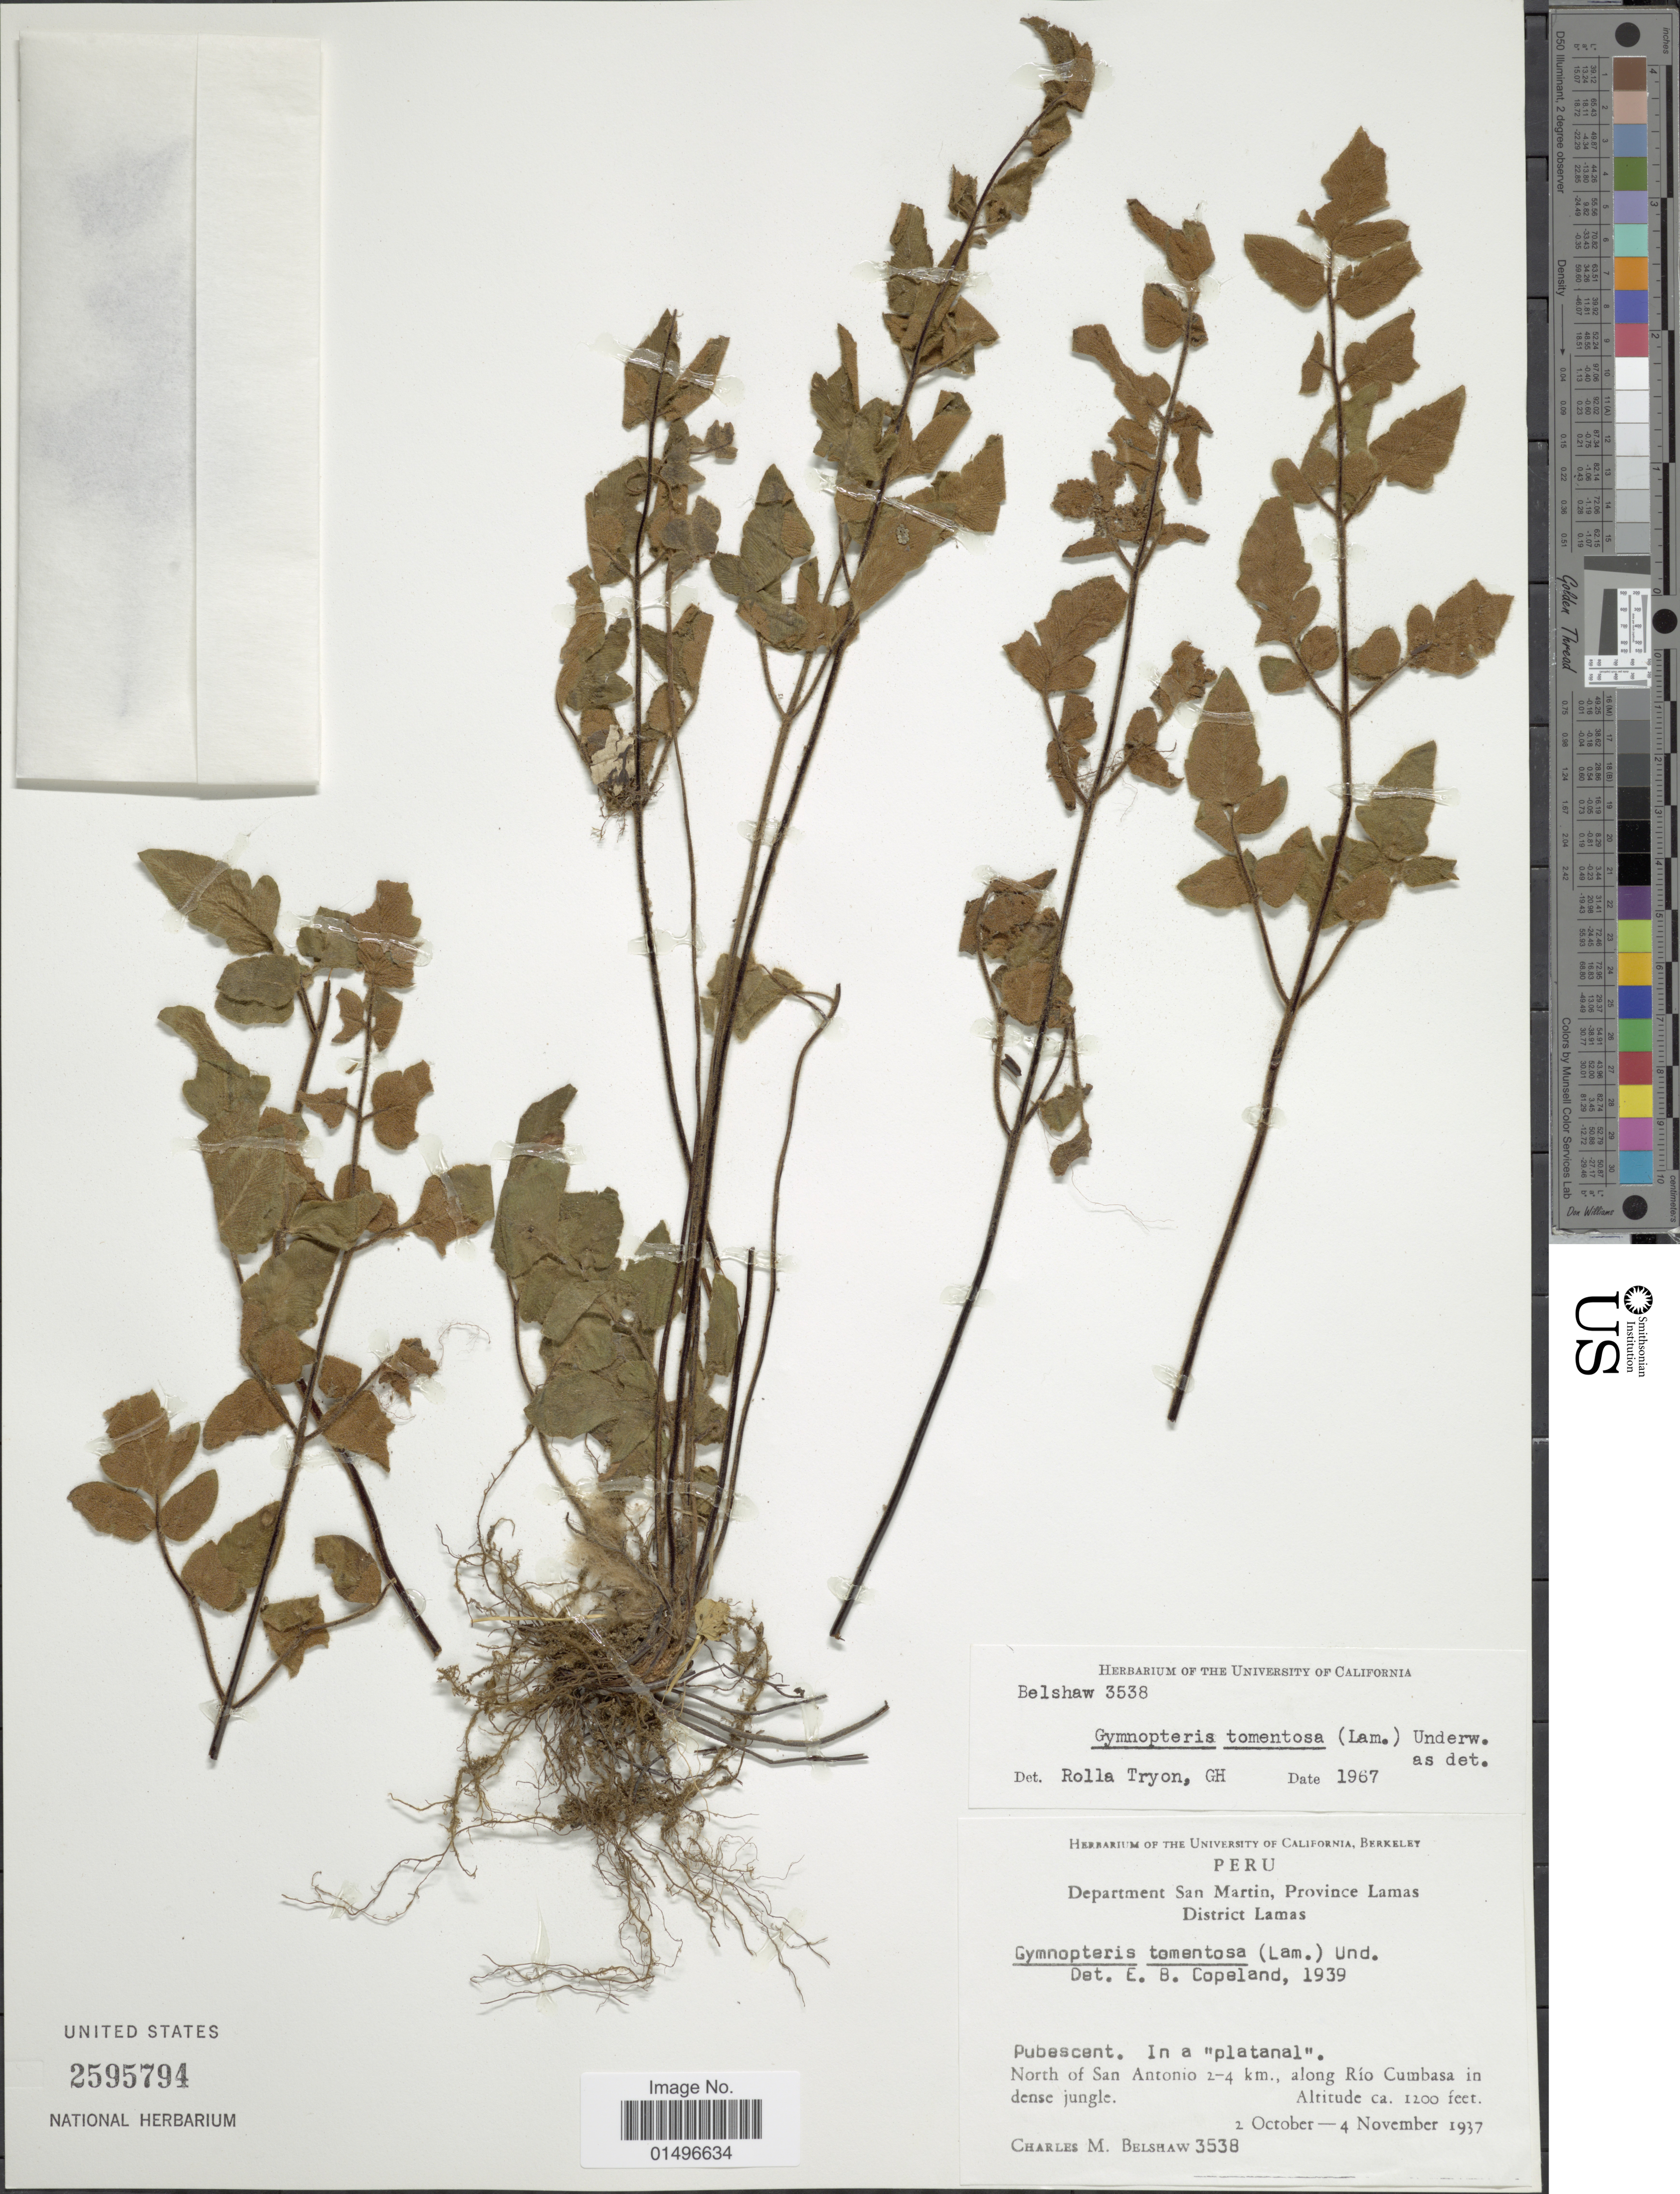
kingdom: Plantae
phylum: Tracheophyta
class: Polypodiopsida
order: Polypodiales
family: Pteridaceae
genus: Hemionitis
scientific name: Hemionitis tomentosa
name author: (Lam.) Raddi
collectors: C. Shaw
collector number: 3538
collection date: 1937-10-02/1937-11-04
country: Peru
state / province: San Martín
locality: Peru, Department San Martin, Province Lamas, District Lamas, North of San Antonio 2-4km., along Rio Cumbasa in dense jungle.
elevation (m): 366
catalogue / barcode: US 2595794